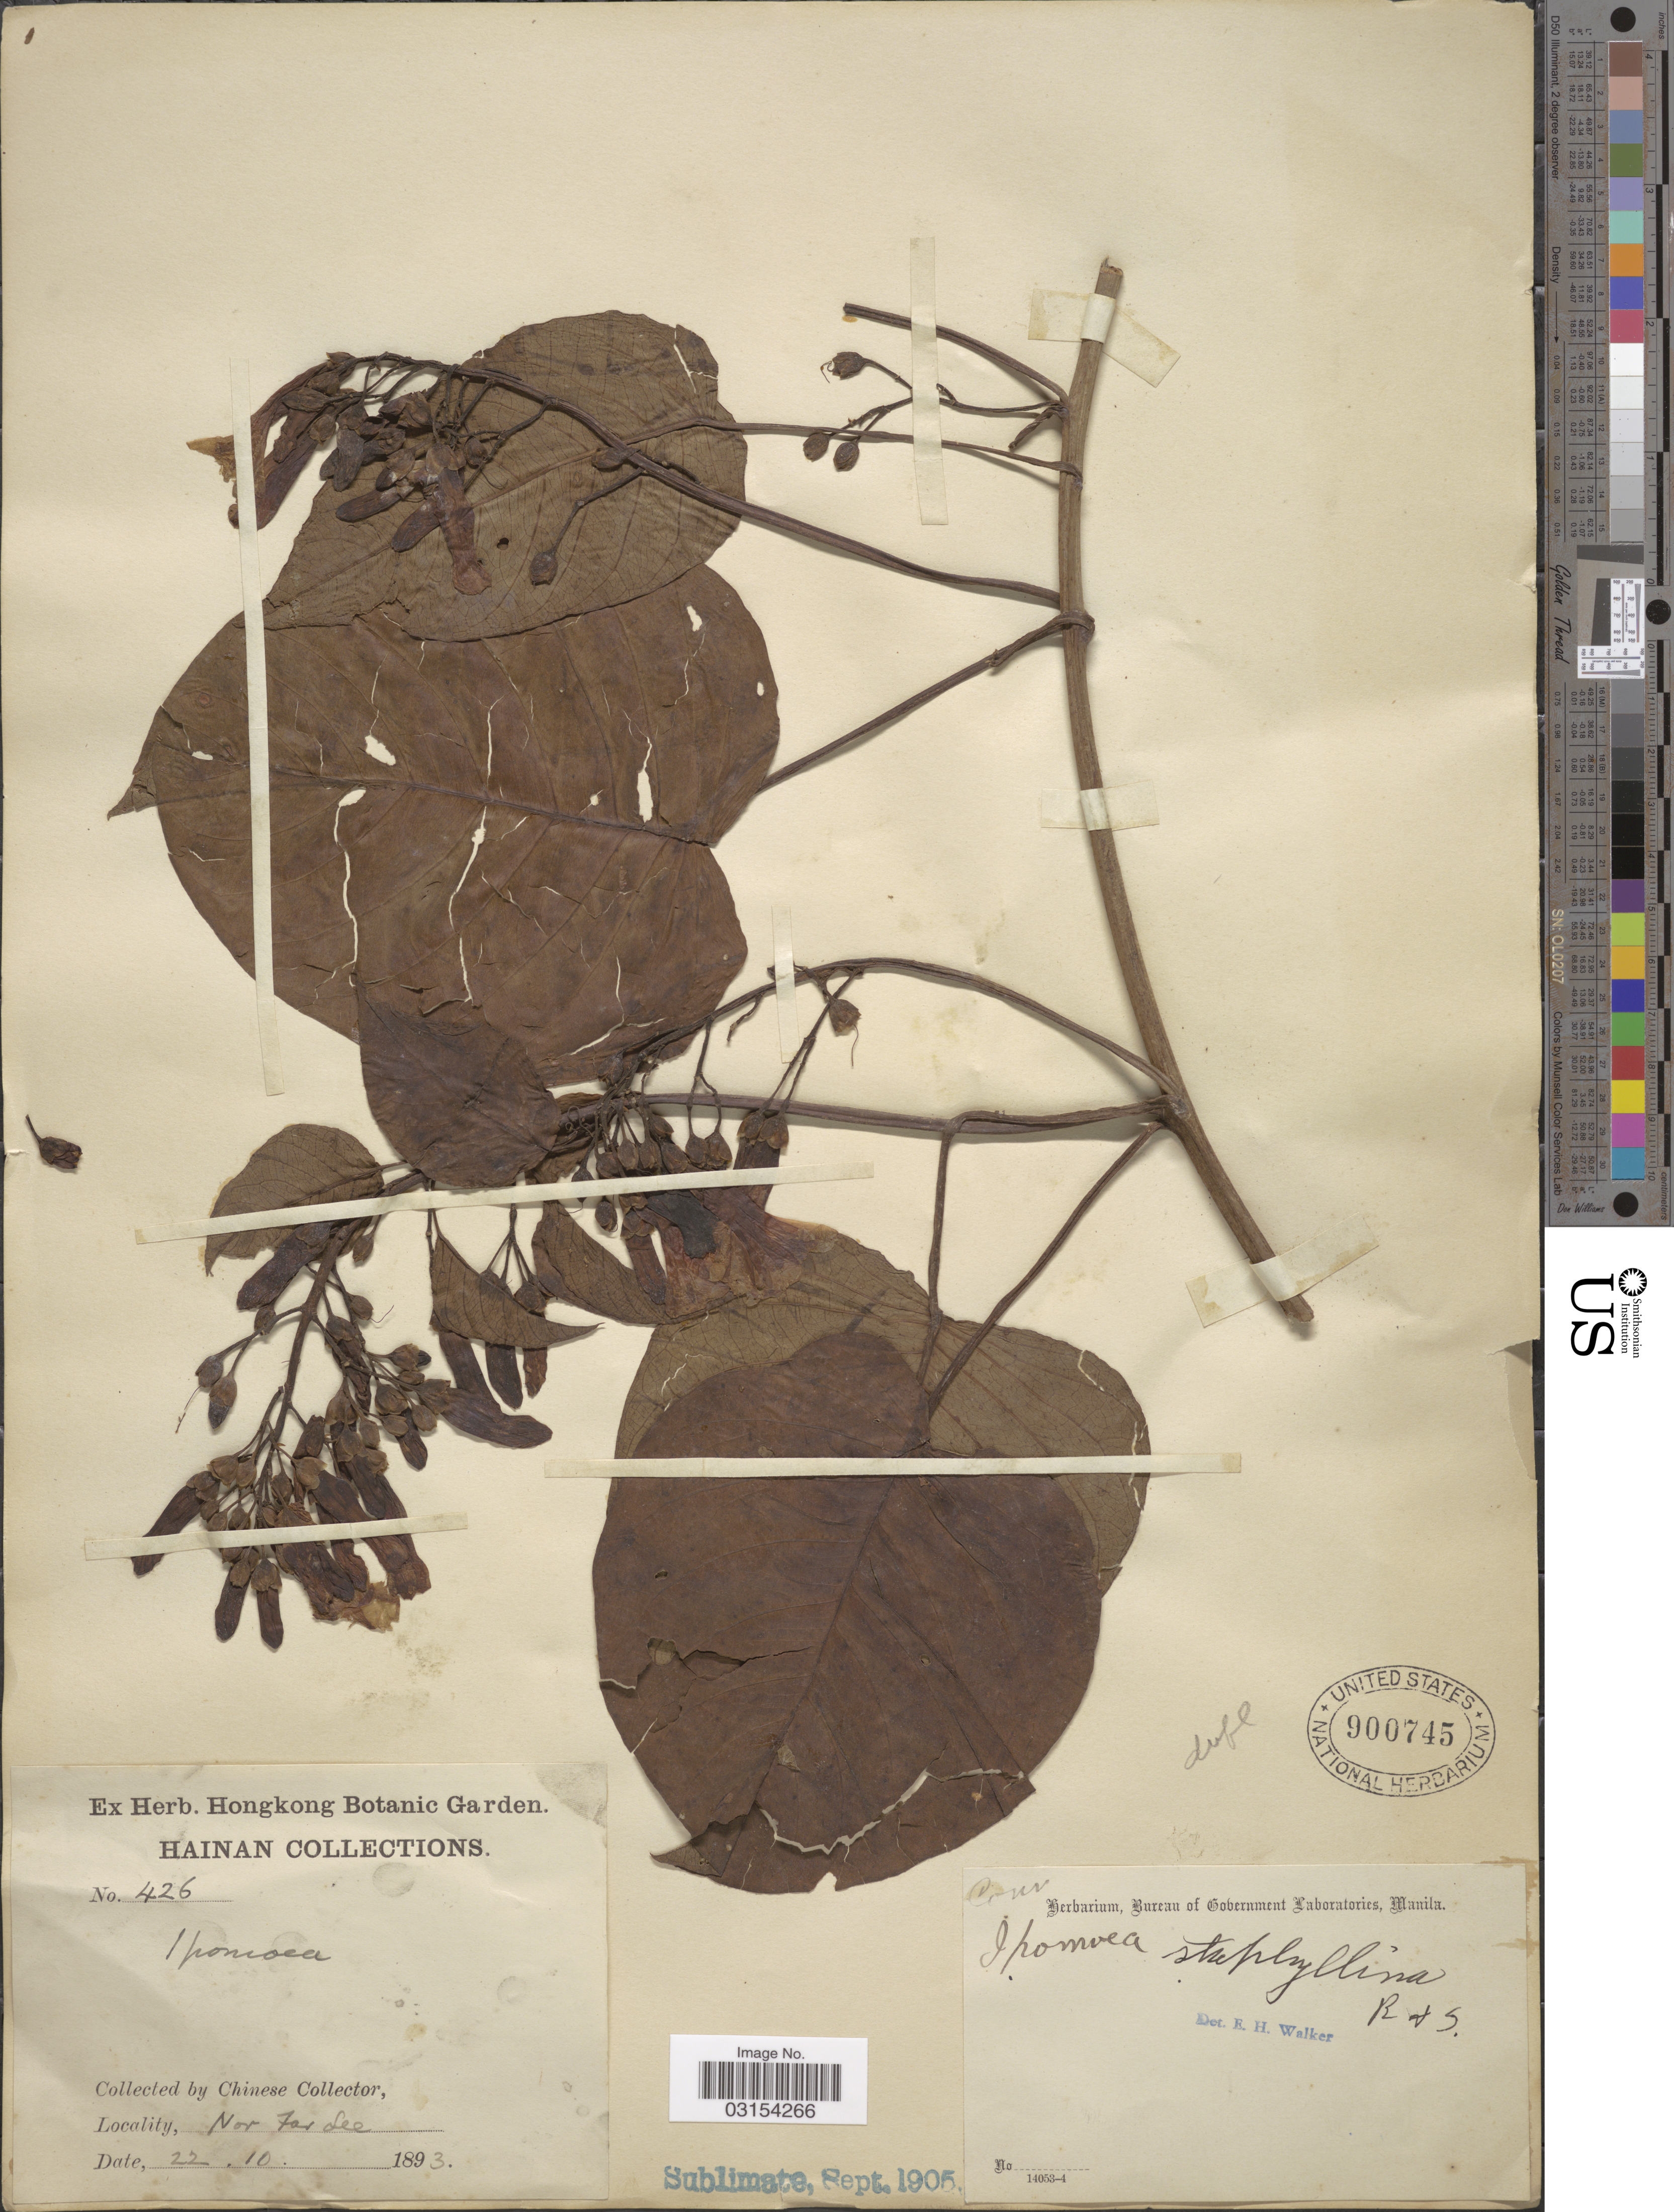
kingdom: Plantae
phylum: Tracheophyta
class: Magnoliopsida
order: Solanales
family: Convolvulaceae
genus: Ipomoea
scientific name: Ipomoea staphylina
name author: Roem. & Schult.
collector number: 426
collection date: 1893-10-22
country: China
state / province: Hainan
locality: Nor Far Lee. [interpreted]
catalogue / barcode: US 900745